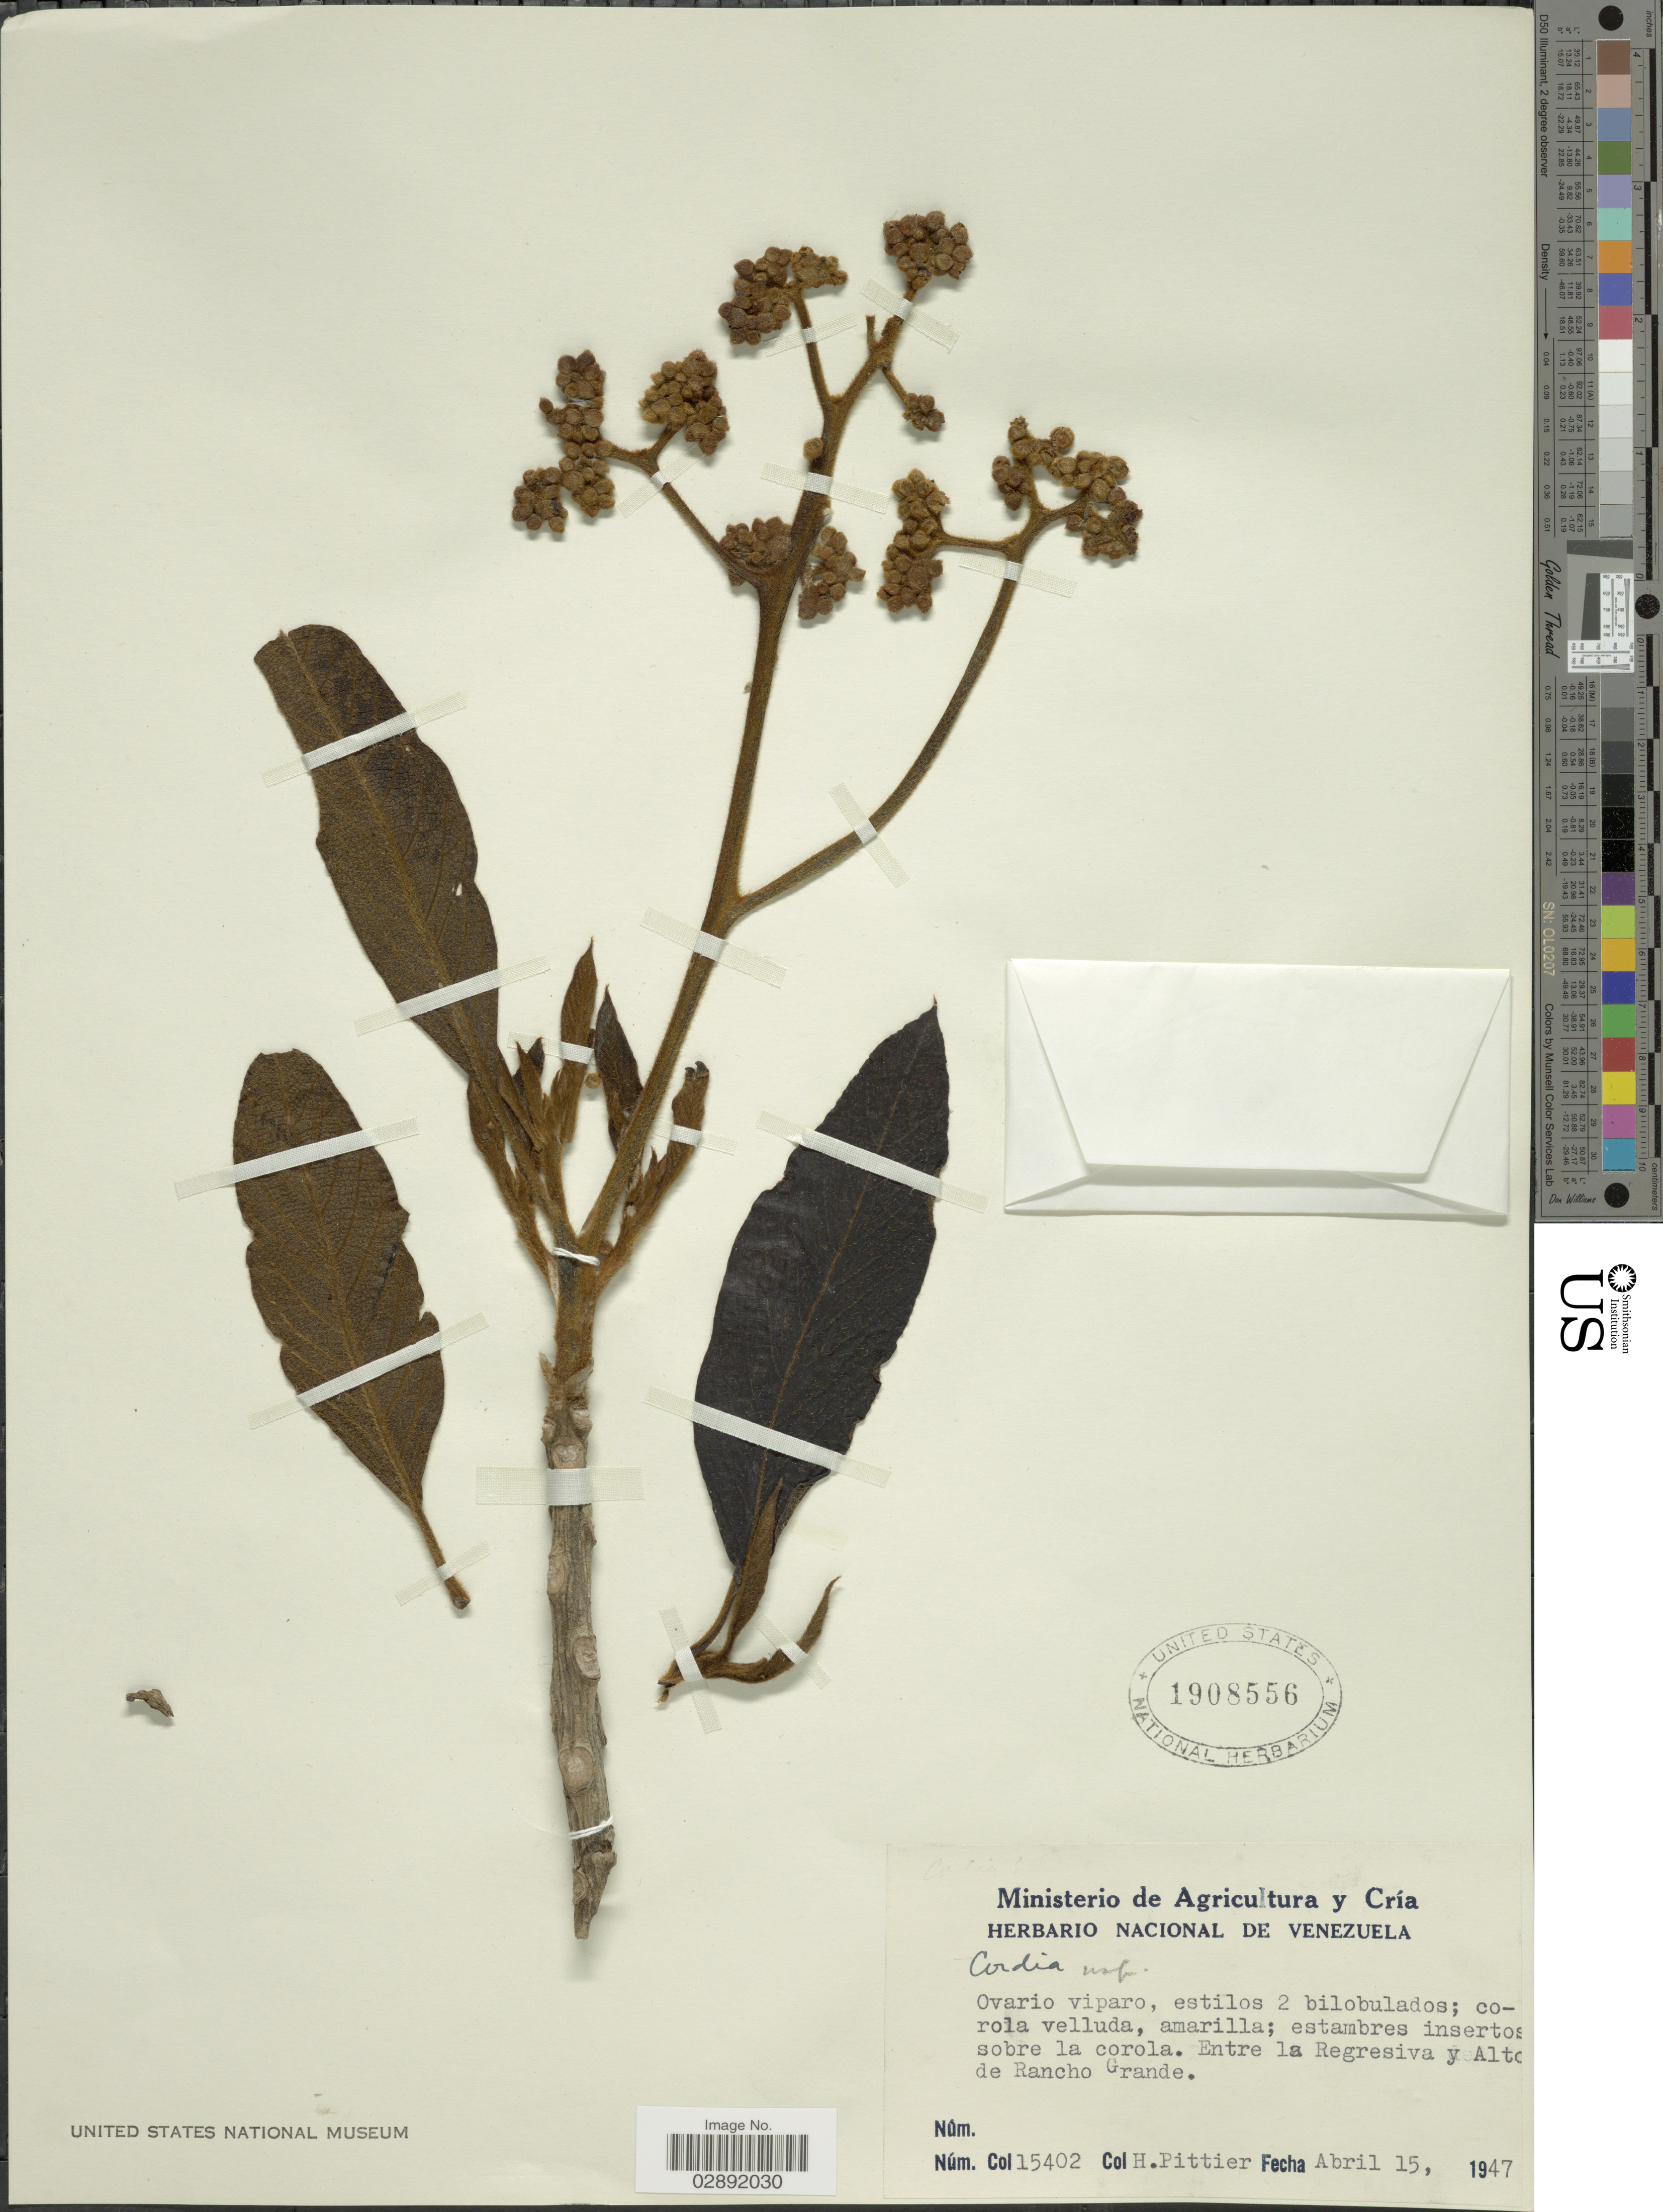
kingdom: Plantae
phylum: Tracheophyta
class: Magnoliopsida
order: Boraginales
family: Cordiaceae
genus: Cordia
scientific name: Cordia sp.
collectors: H. F. Pittier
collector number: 15402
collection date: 1947-04-15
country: Venezuela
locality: Entre la Regresiva y Alto de Rancho Grande.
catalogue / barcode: US 1908556